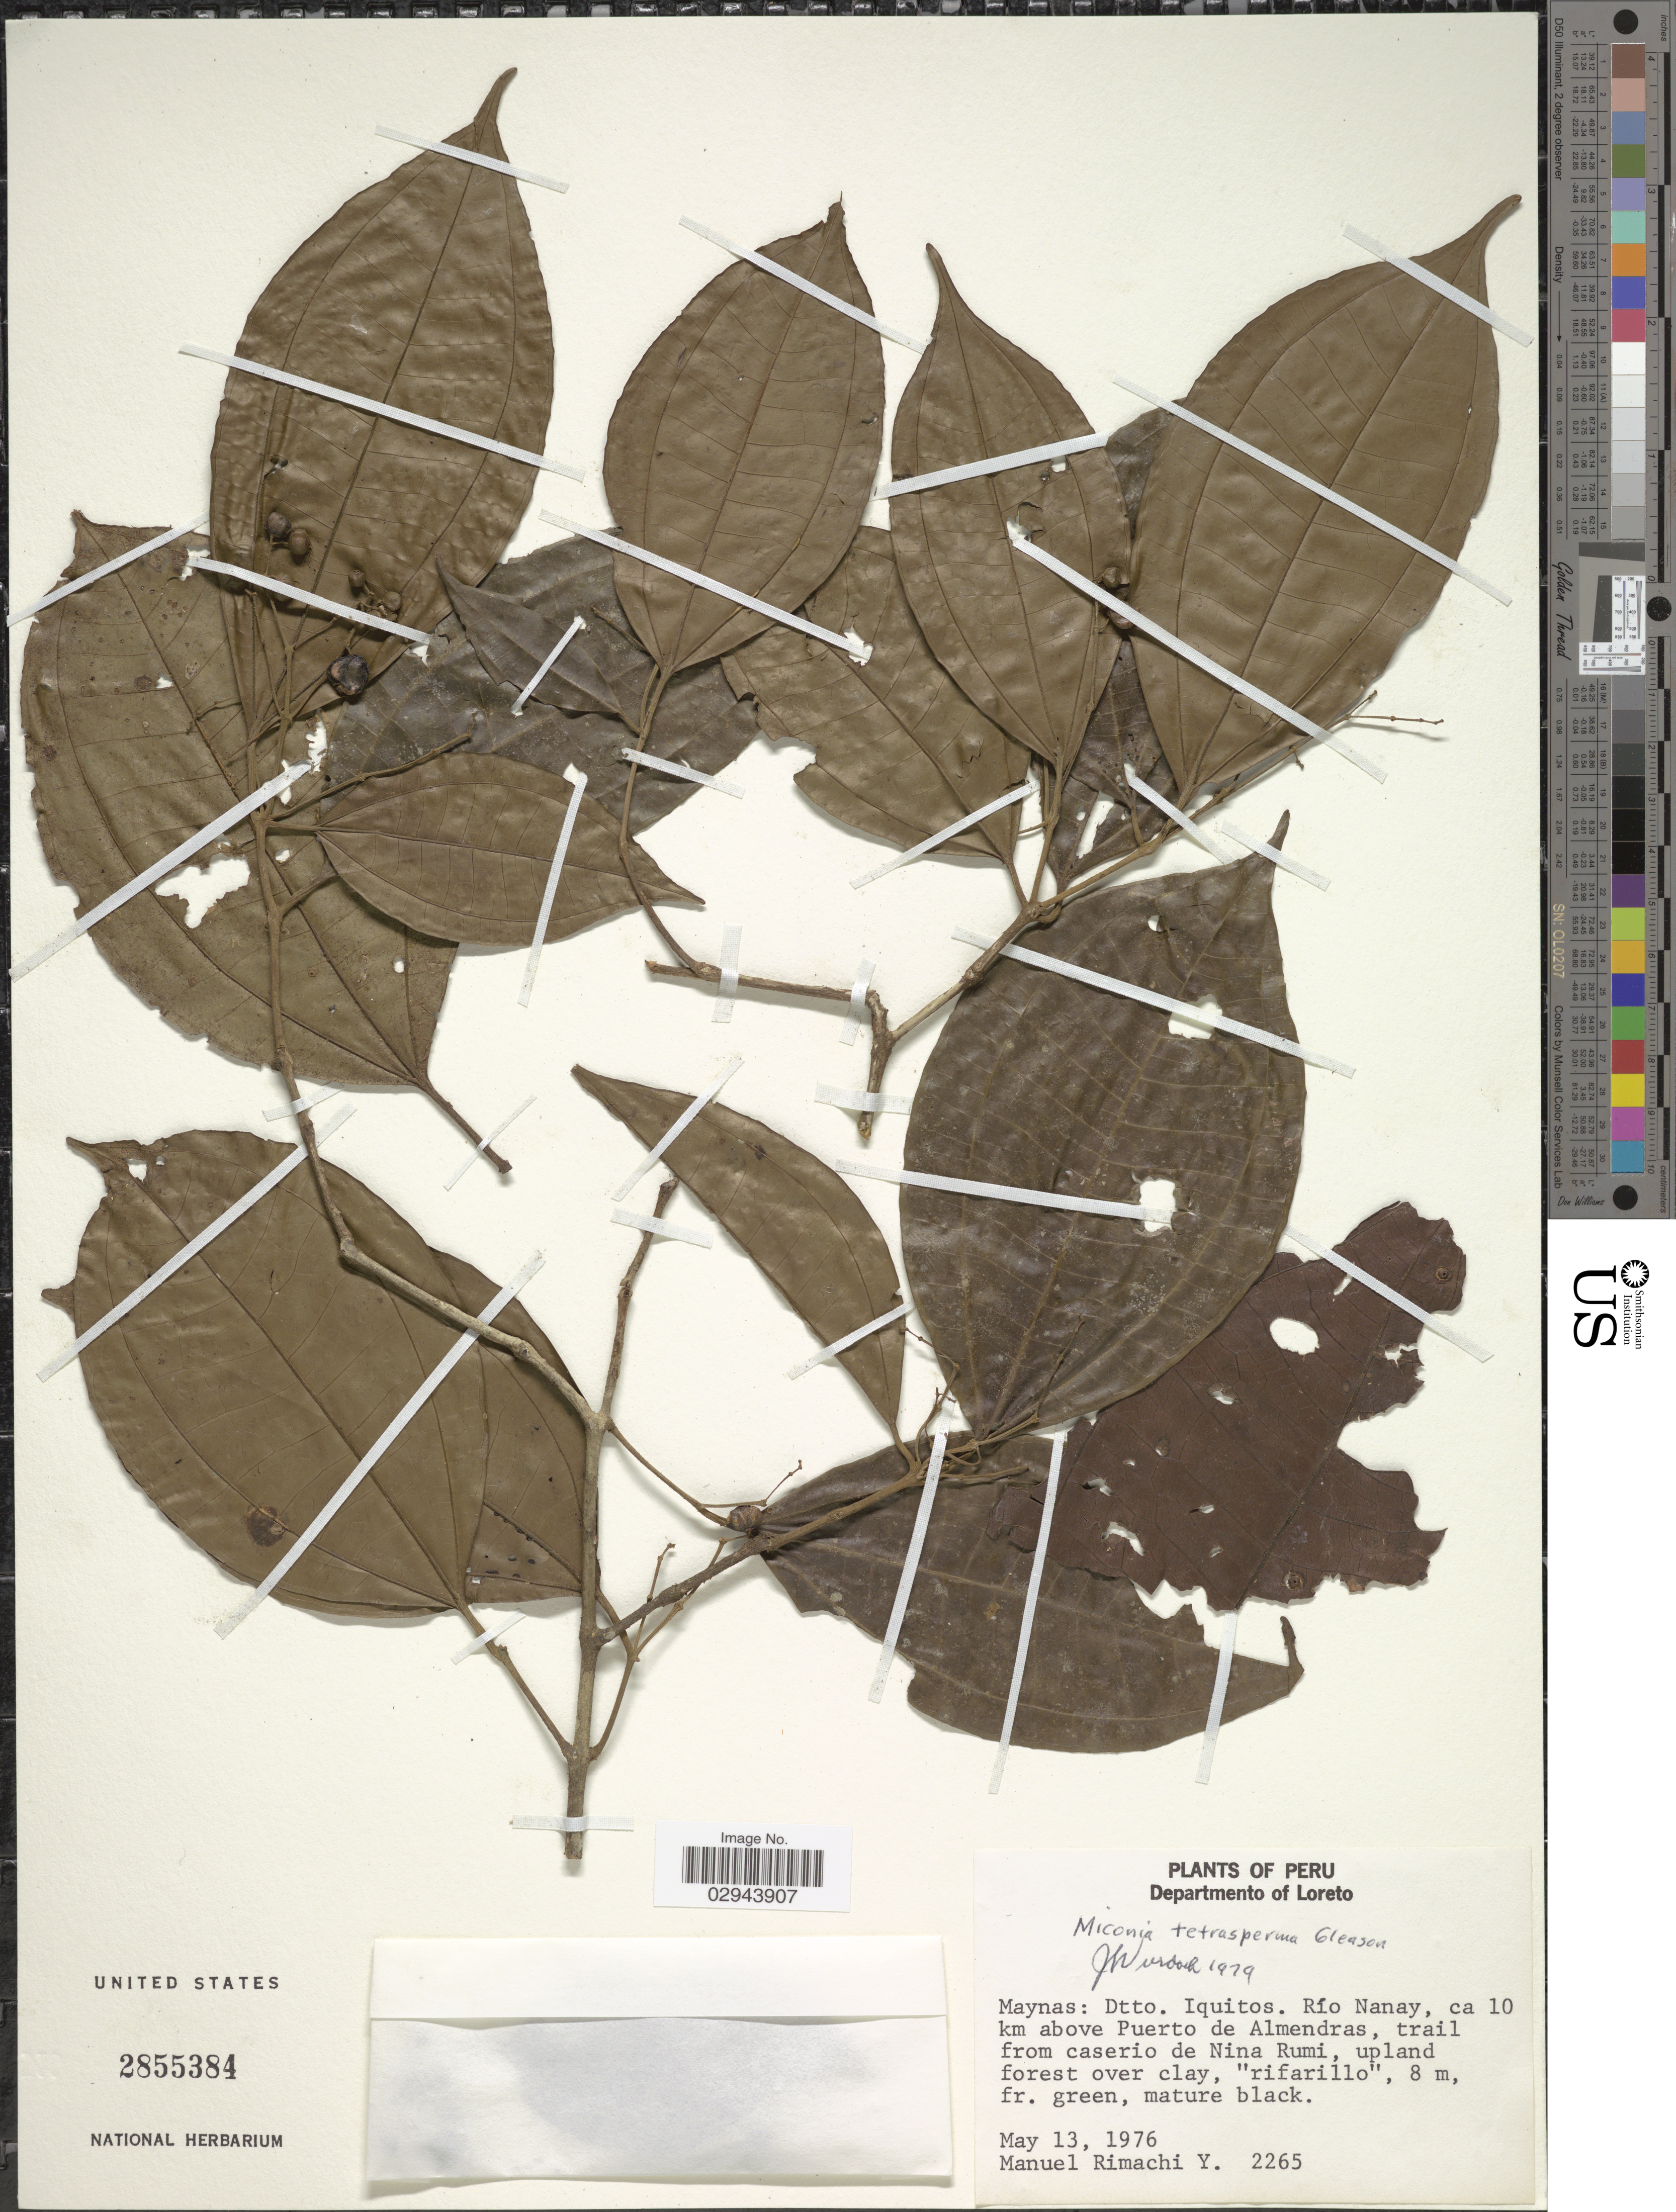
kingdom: Plantae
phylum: Tracheophyta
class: Magnoliopsida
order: Myrtales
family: Melastomataceae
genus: Miconia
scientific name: Miconia tetrasperma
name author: Gleason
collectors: M. Rimachi Y.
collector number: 2265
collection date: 1976-05-13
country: Peru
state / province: Loreto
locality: Departmento of Loreto. Maynas: Dtto. Iquitos. Río Nanay, ca. 10 km above Puerto de Almendras, trail from caserio de Nina Rumi.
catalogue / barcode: US 2855384